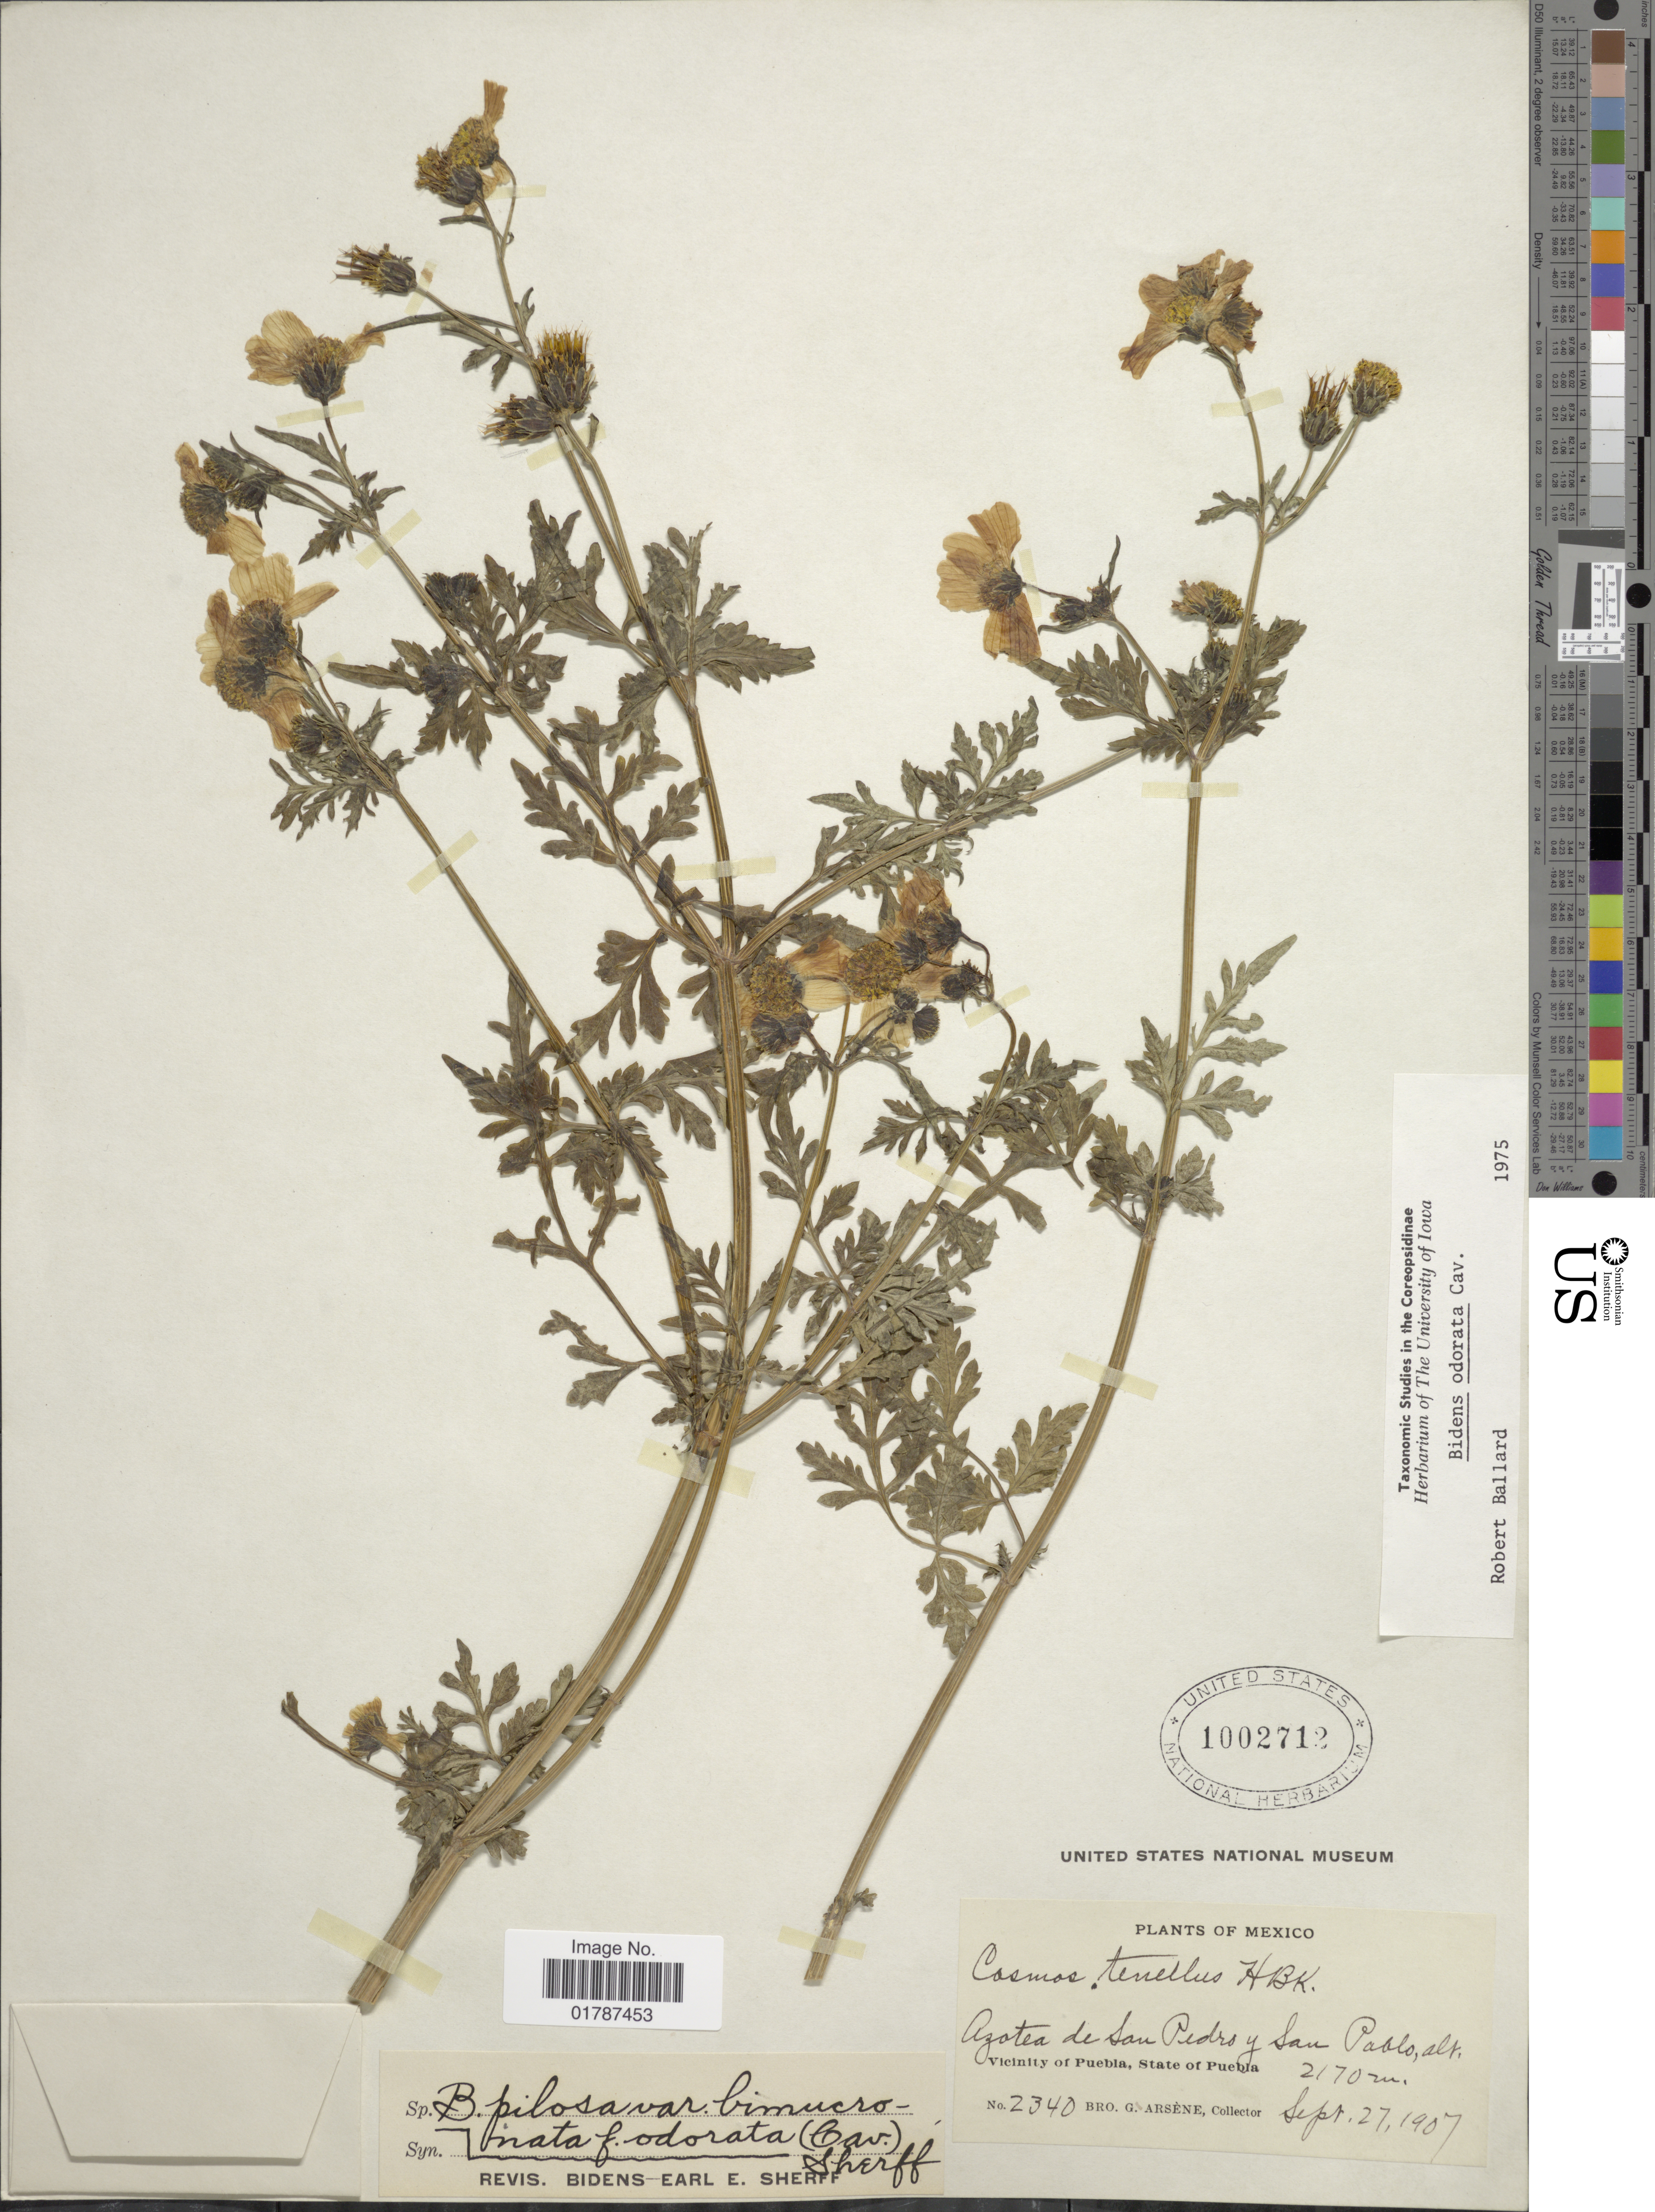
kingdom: Plantae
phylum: Tracheophyta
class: Magnoliopsida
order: Asterales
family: Asteraceae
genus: Bidens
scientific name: Bidens odorata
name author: Cav.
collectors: Bro. G. Arsène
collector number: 2340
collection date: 1907-09-27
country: Mexico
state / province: Puebla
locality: Azotea de San Pedro y San Pablo, Vicinity of Puebla, State of Puebla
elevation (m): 2170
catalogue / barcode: US 1002712